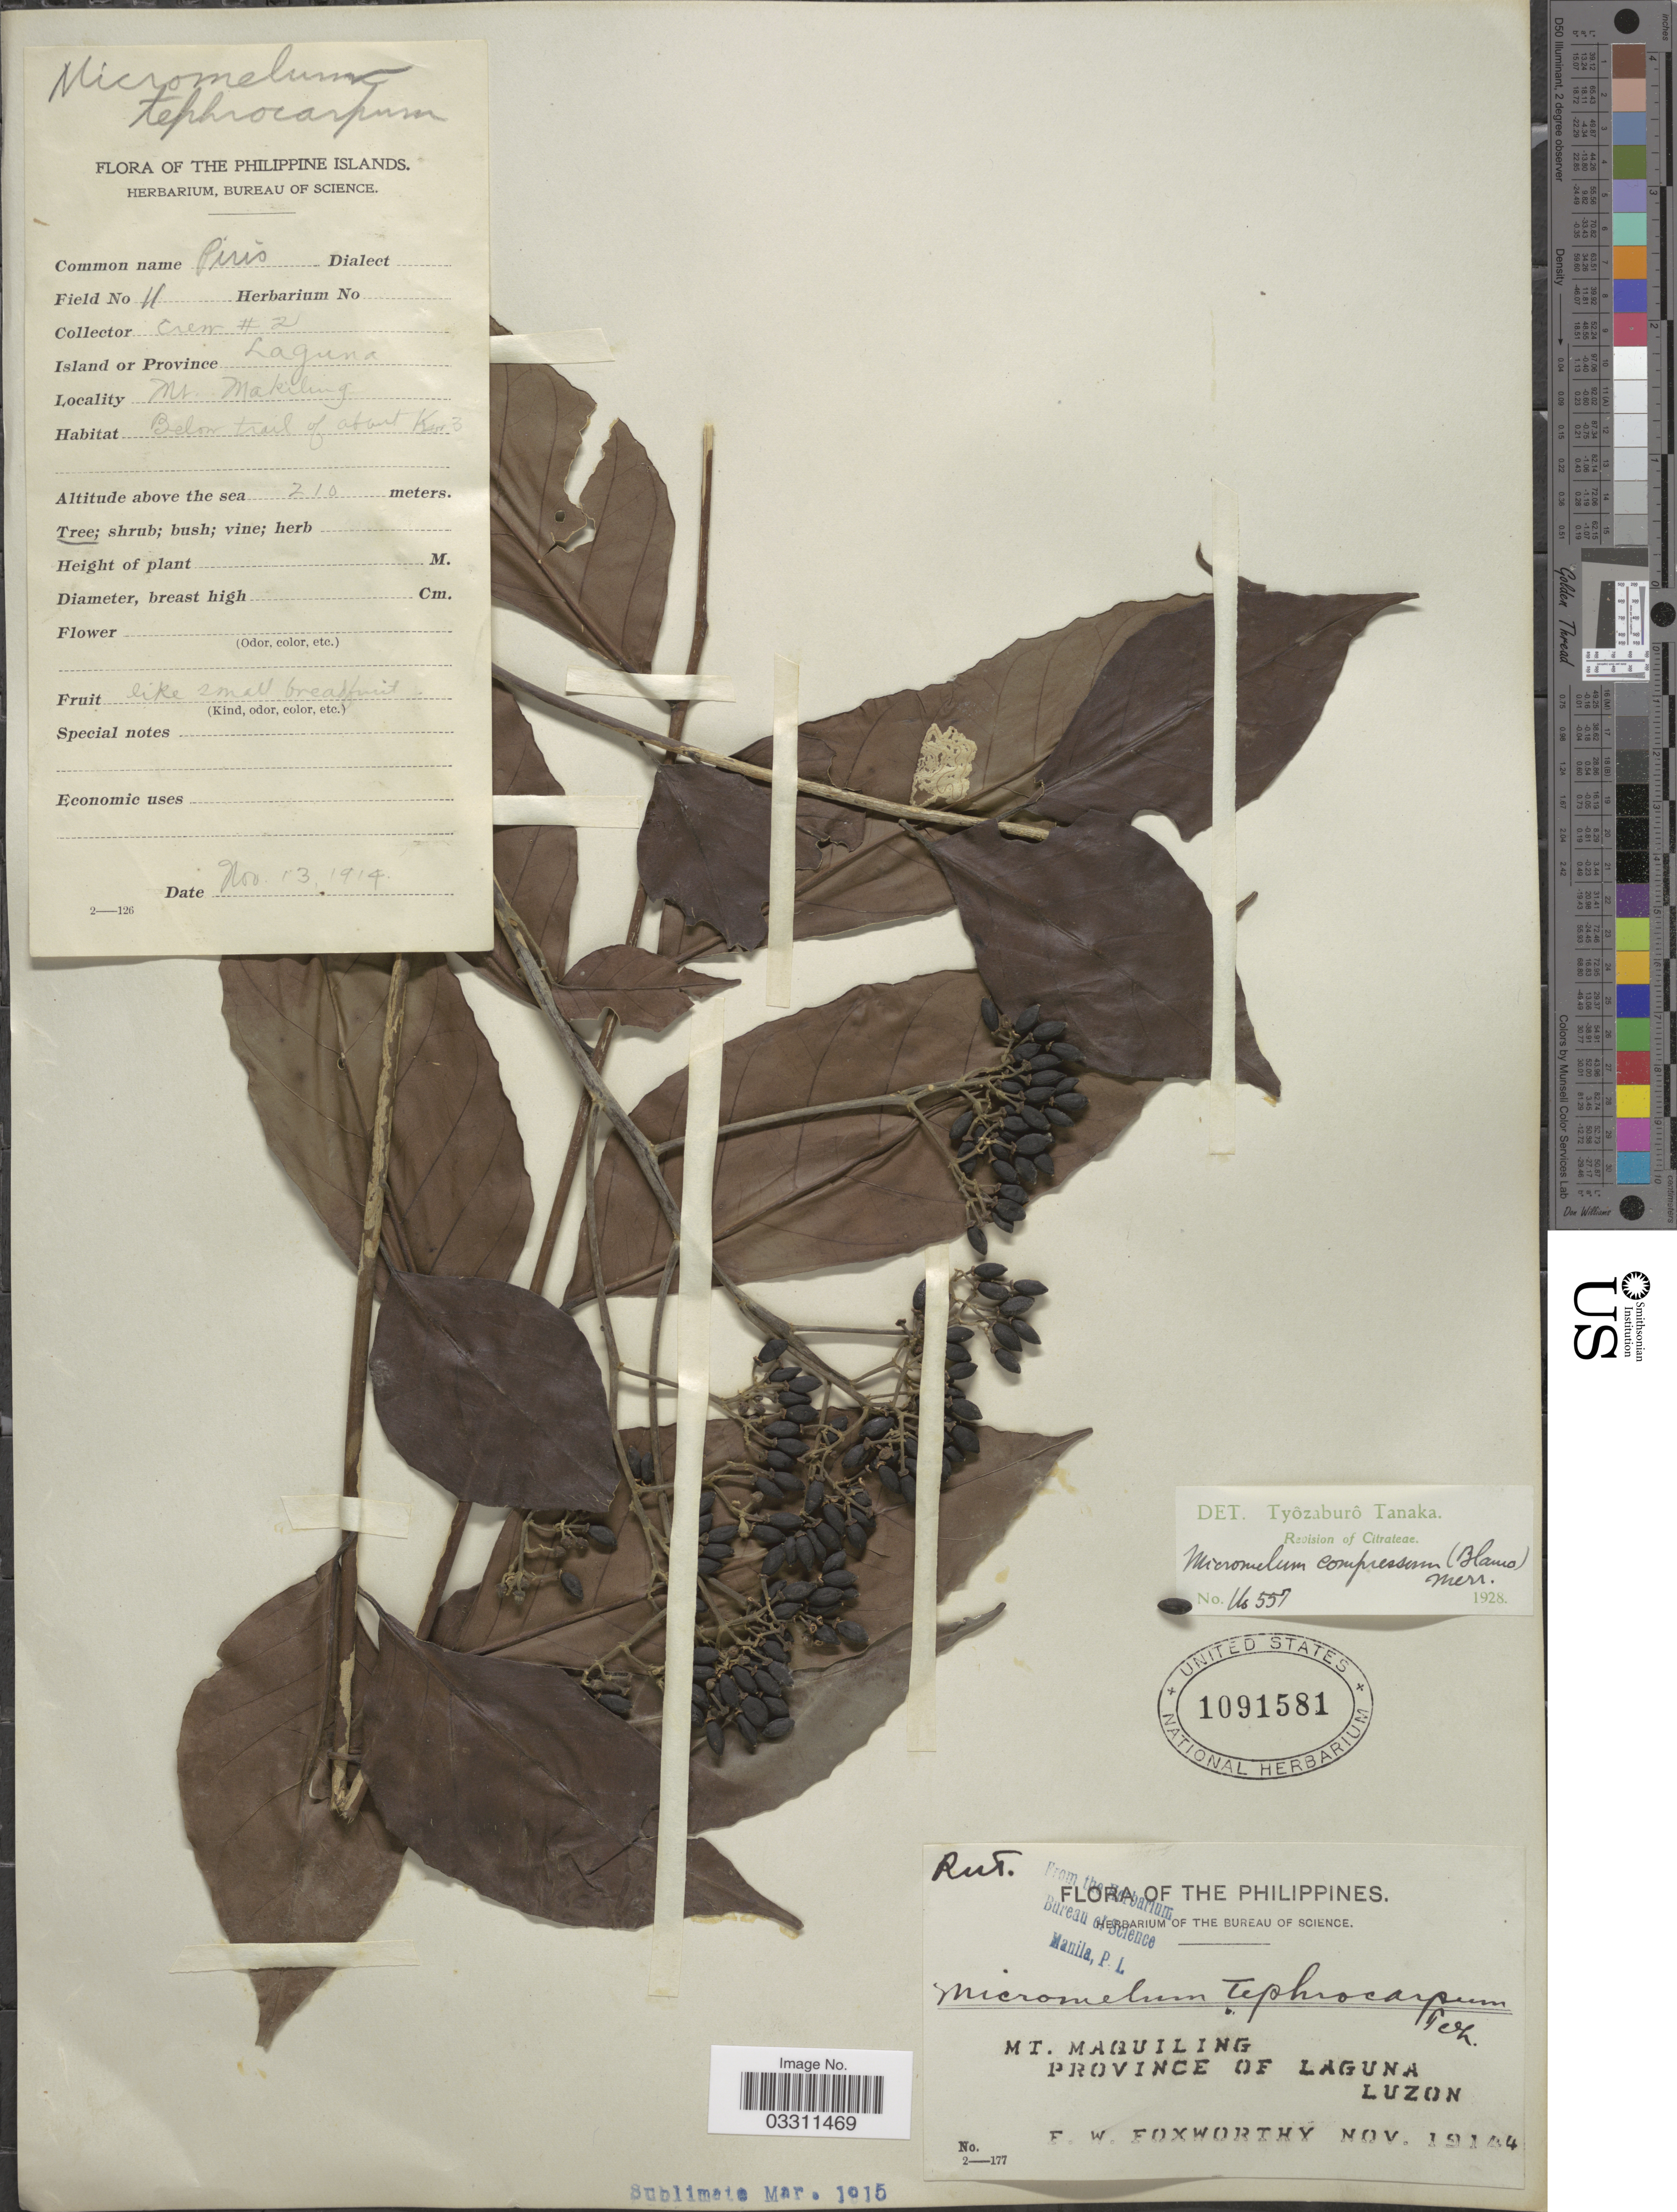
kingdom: Plantae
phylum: Tracheophyta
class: Magnoliopsida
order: Sapindales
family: Rutaceae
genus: Micromelum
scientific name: Micromelum compressum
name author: (Blanco) Merr.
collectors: F. W. Foxworthy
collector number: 11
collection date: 1914-11-13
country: Philippines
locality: Mt. Maquiling, Province of Laguna, Luzon.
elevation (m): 210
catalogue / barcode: US 1091581